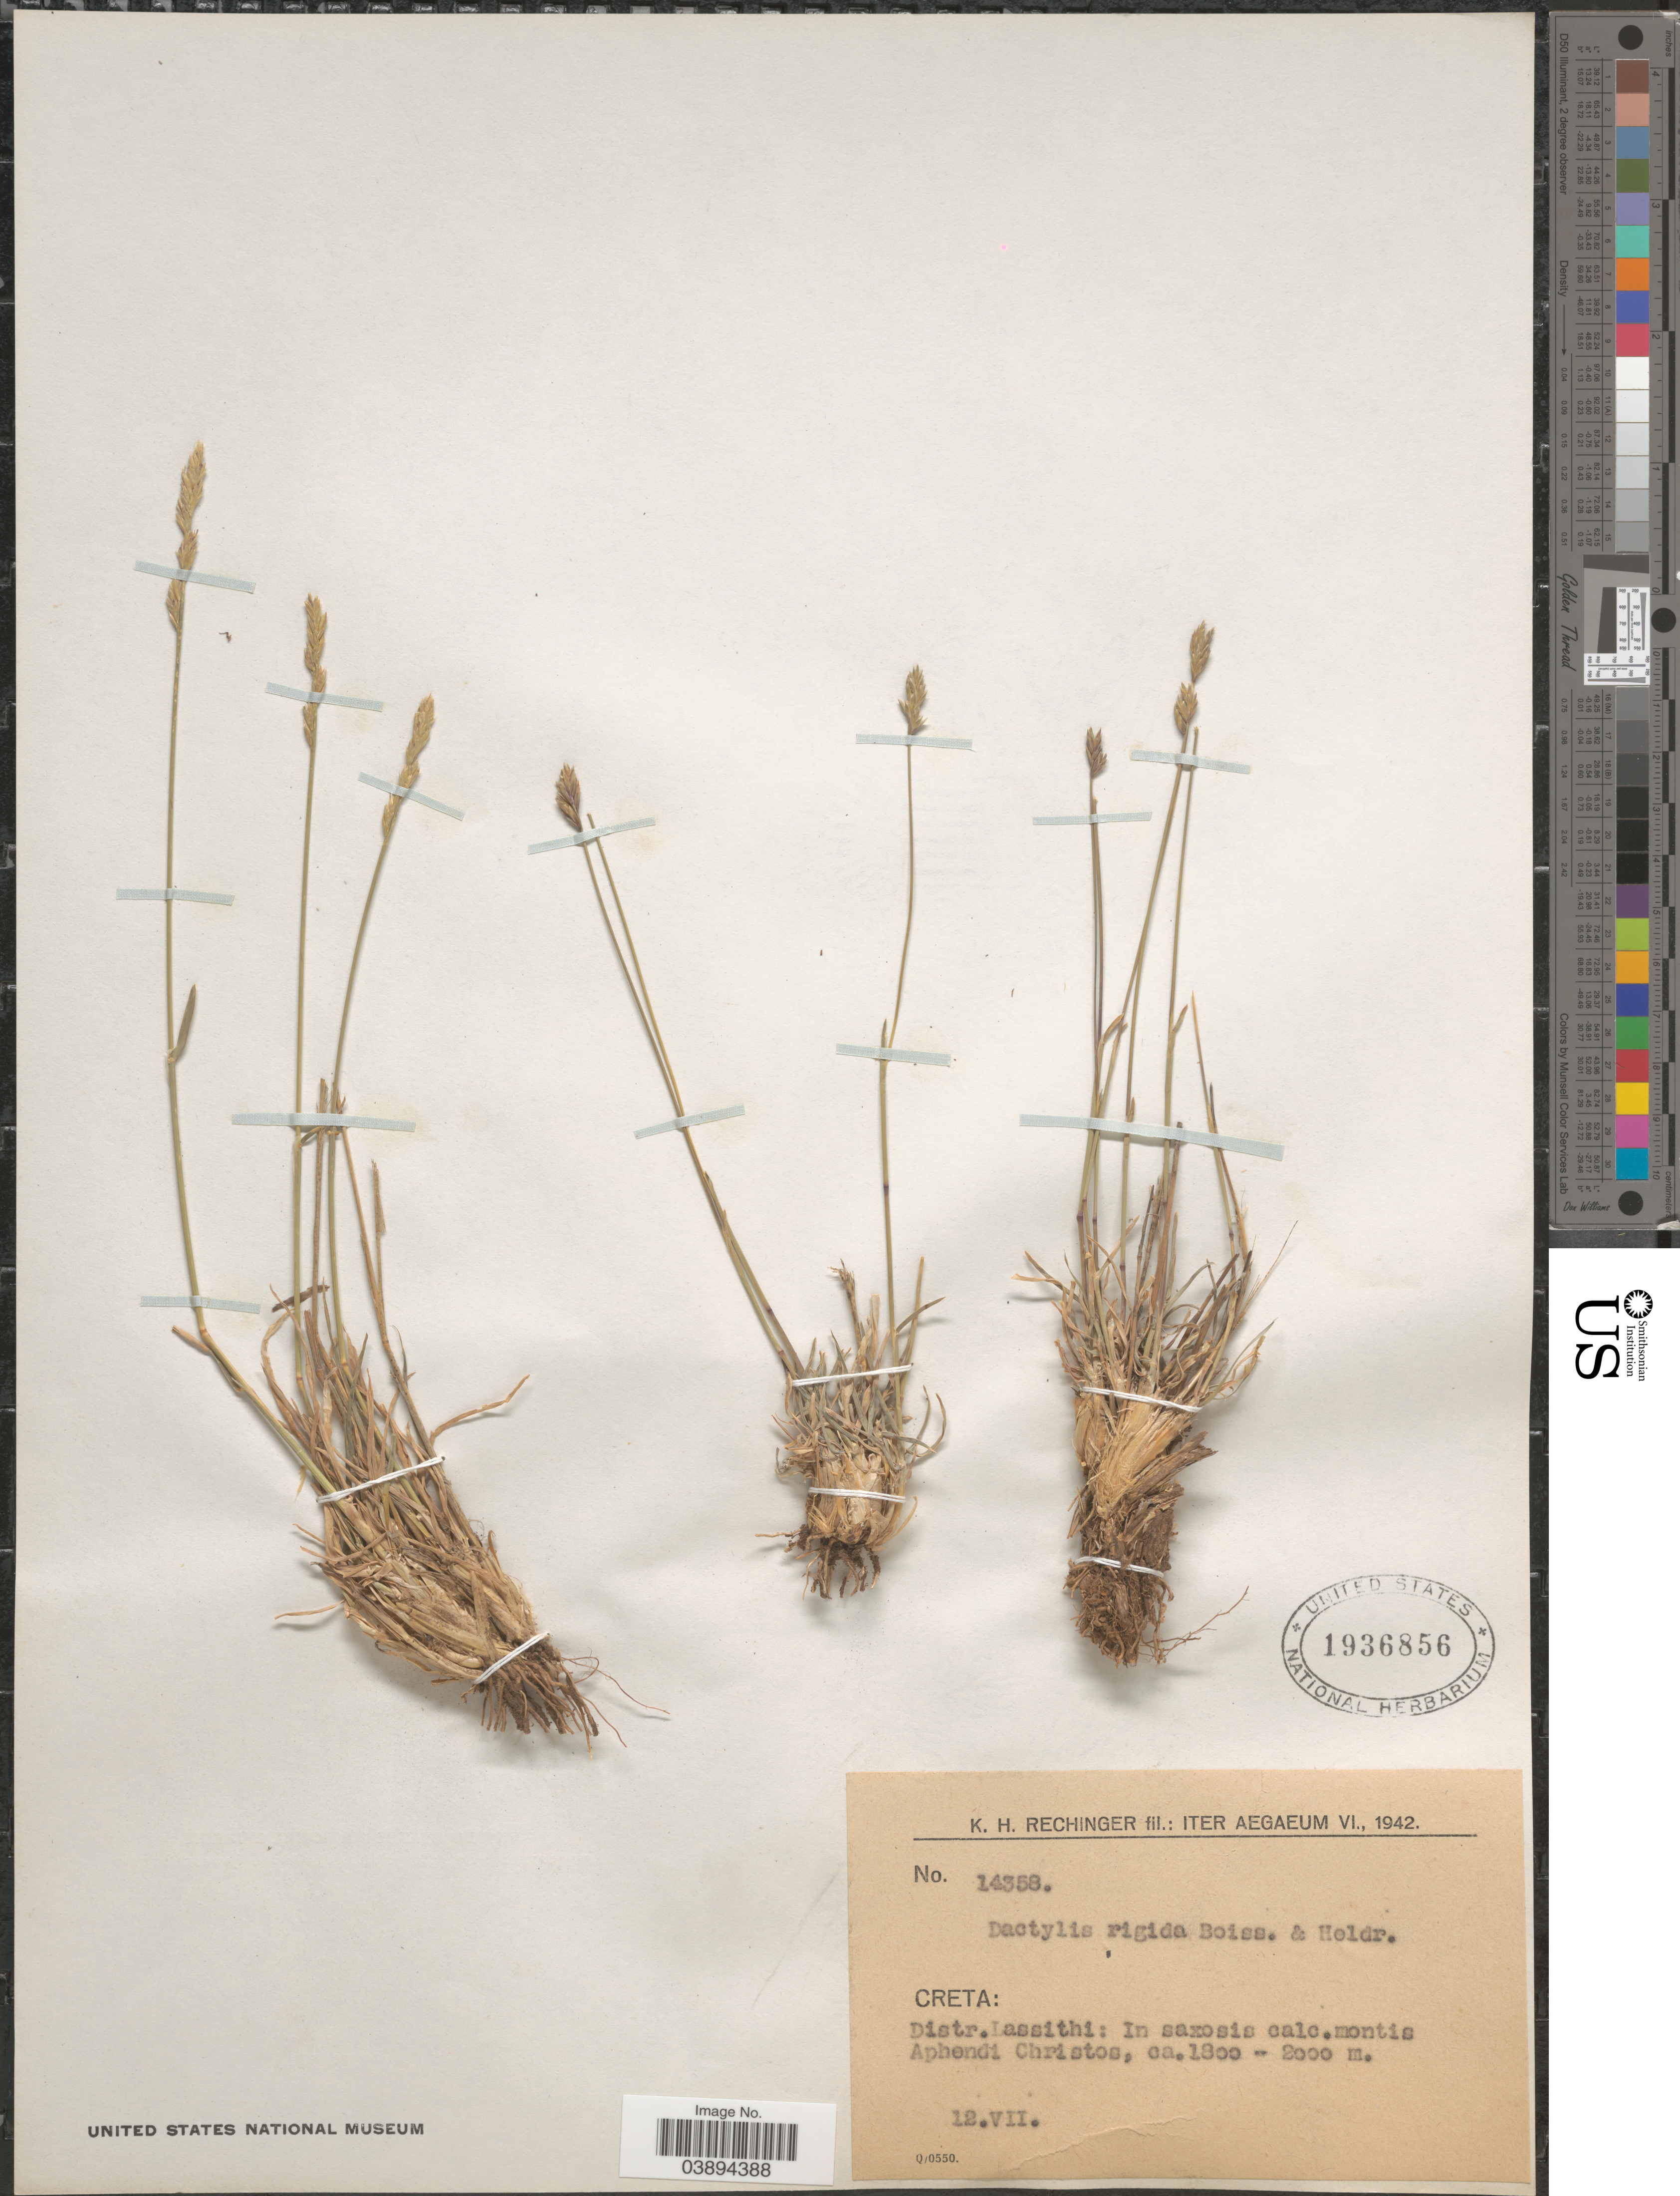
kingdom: Plantae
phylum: Tracheophyta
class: Liliopsida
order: Poales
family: Poaceae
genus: Dactylis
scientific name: Dactylis glomerata subsp. rigida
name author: (Boiss. & Heldr.) Hayek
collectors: K. H. Rechinger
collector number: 14358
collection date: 1942-07-12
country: Greece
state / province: Crete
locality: Iter Aegaeum VI. Creta: Distr. Lassithi: In saxosis calc. montis Aphendi Christos.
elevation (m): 1800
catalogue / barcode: US 1936856